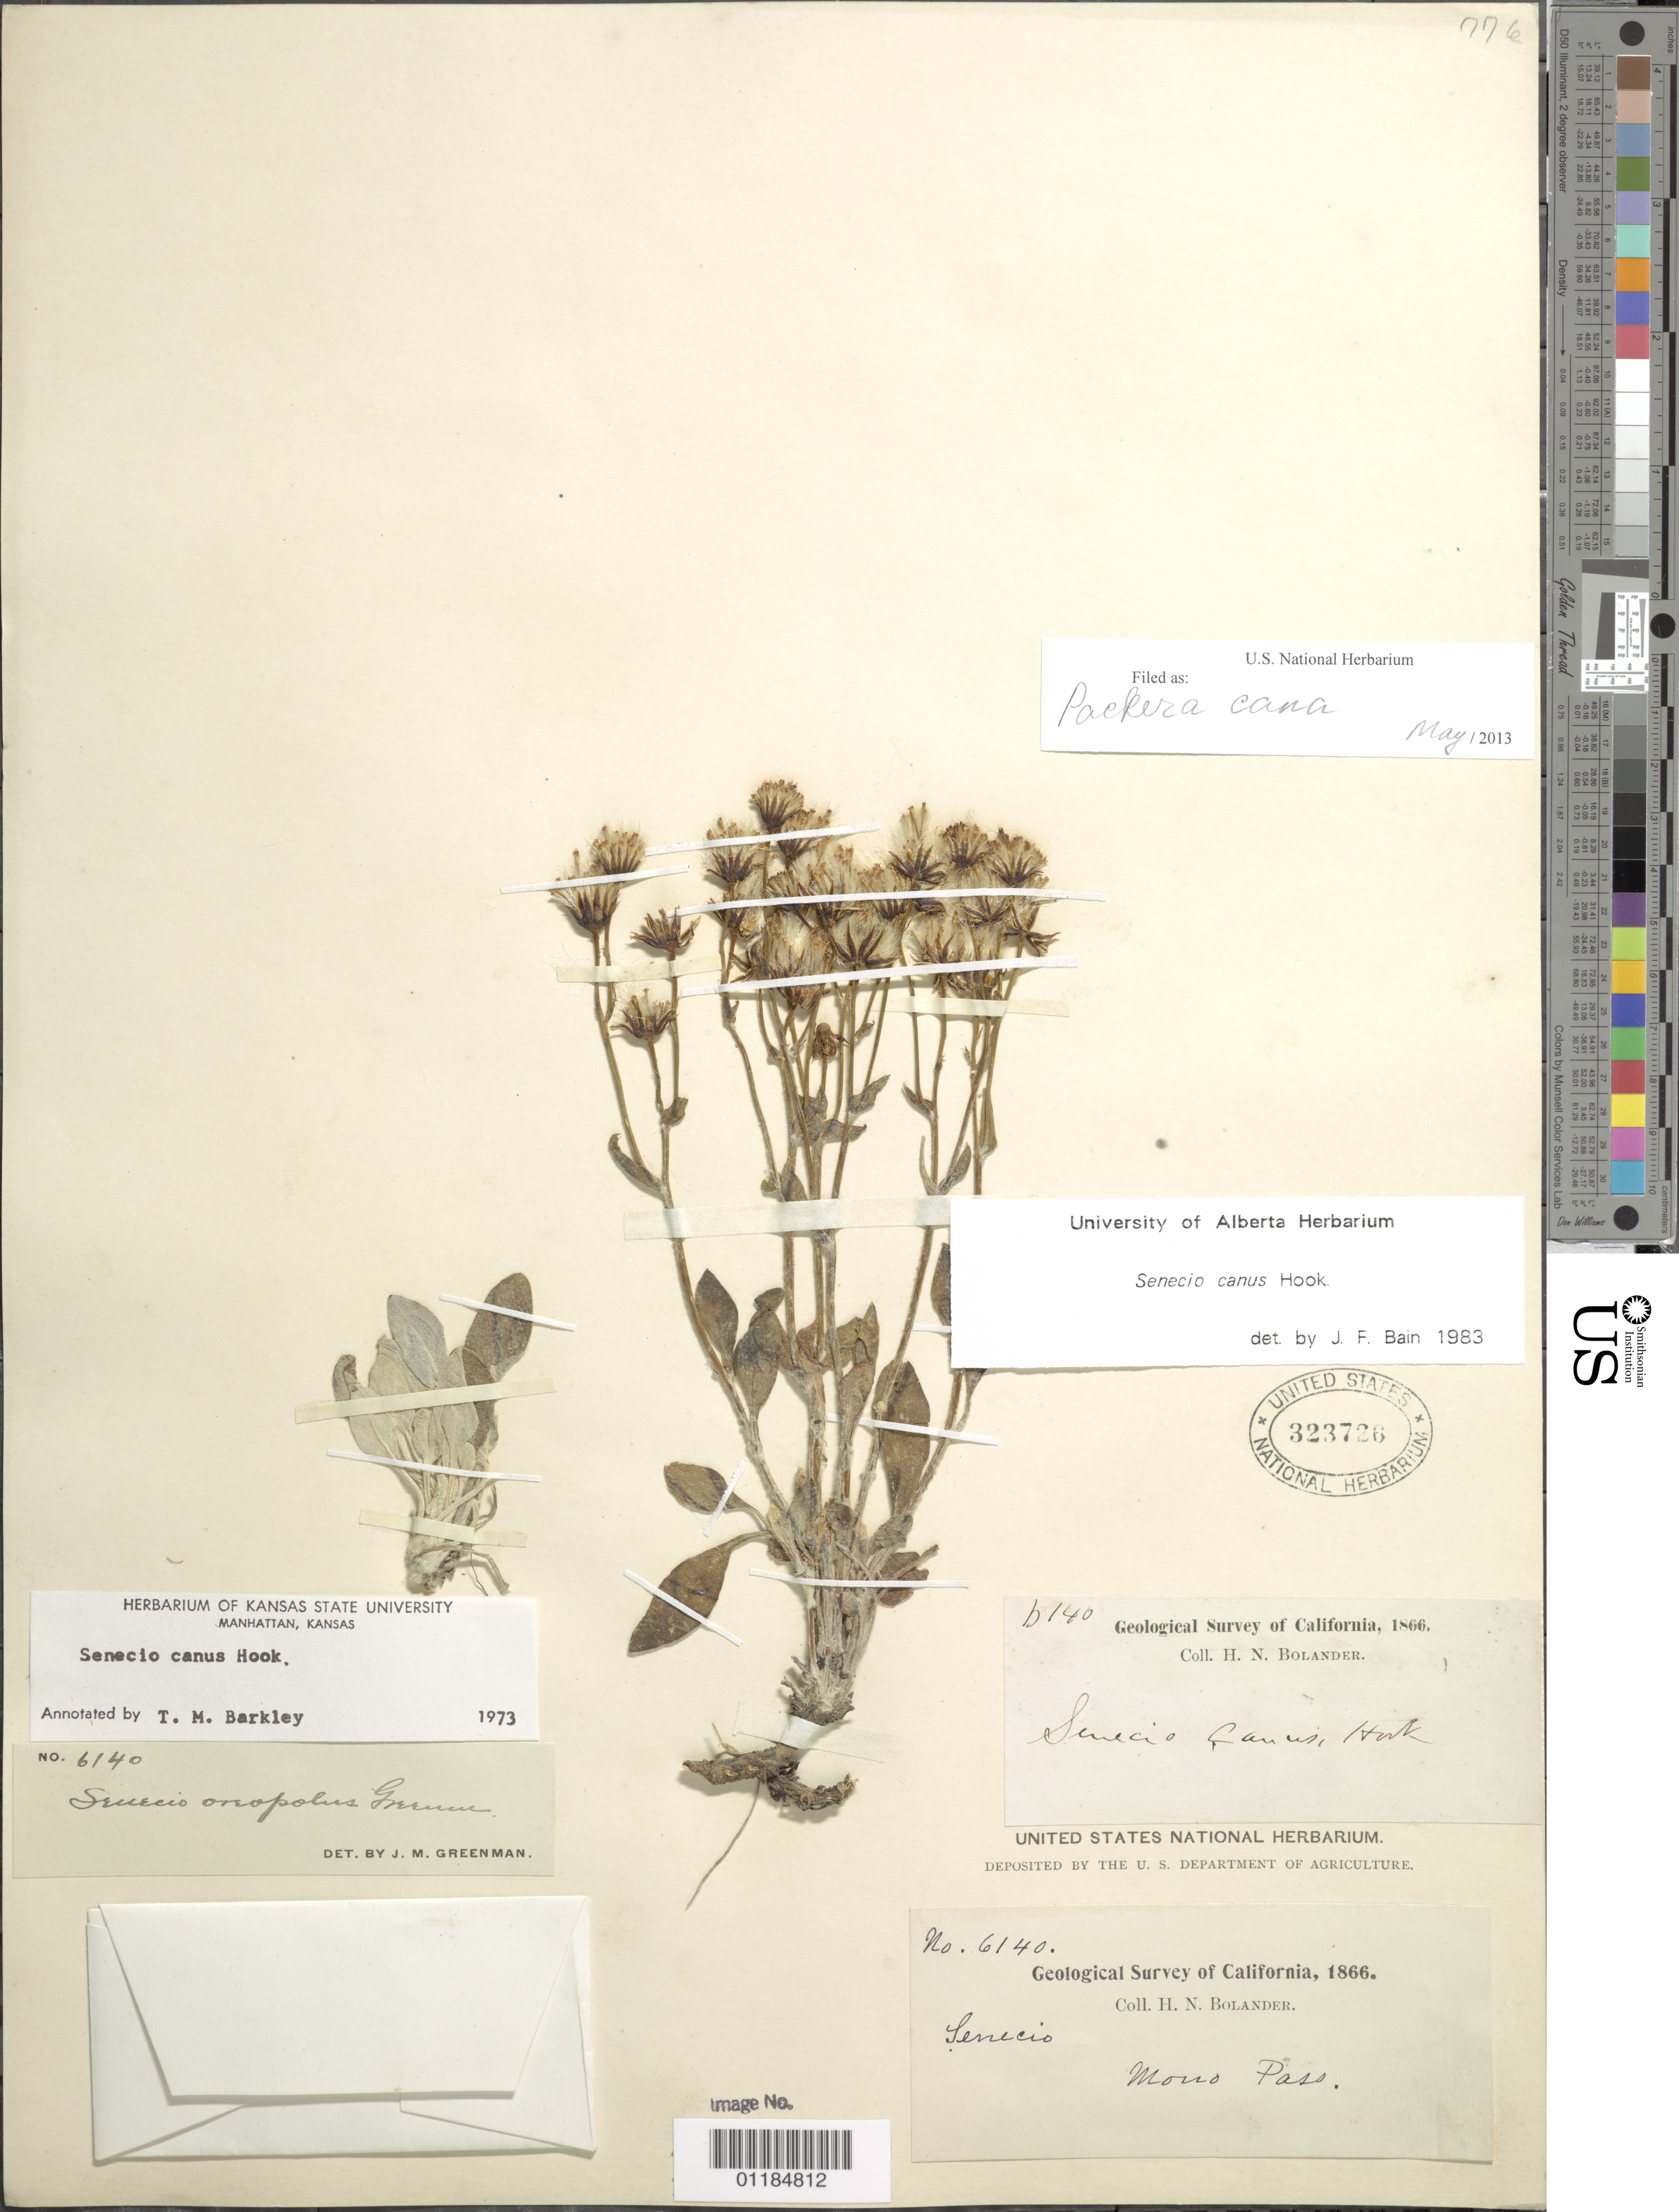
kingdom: Plantae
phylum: Tracheophyta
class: Magnoliopsida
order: Asterales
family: Asteraceae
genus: Packera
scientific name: Packera cana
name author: (Hook.) W.A. Weber & Á. Löve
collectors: H. Bolander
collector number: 6140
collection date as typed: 1866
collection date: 1866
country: United States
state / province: California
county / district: Mono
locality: Mono Pass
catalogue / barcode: US 323726